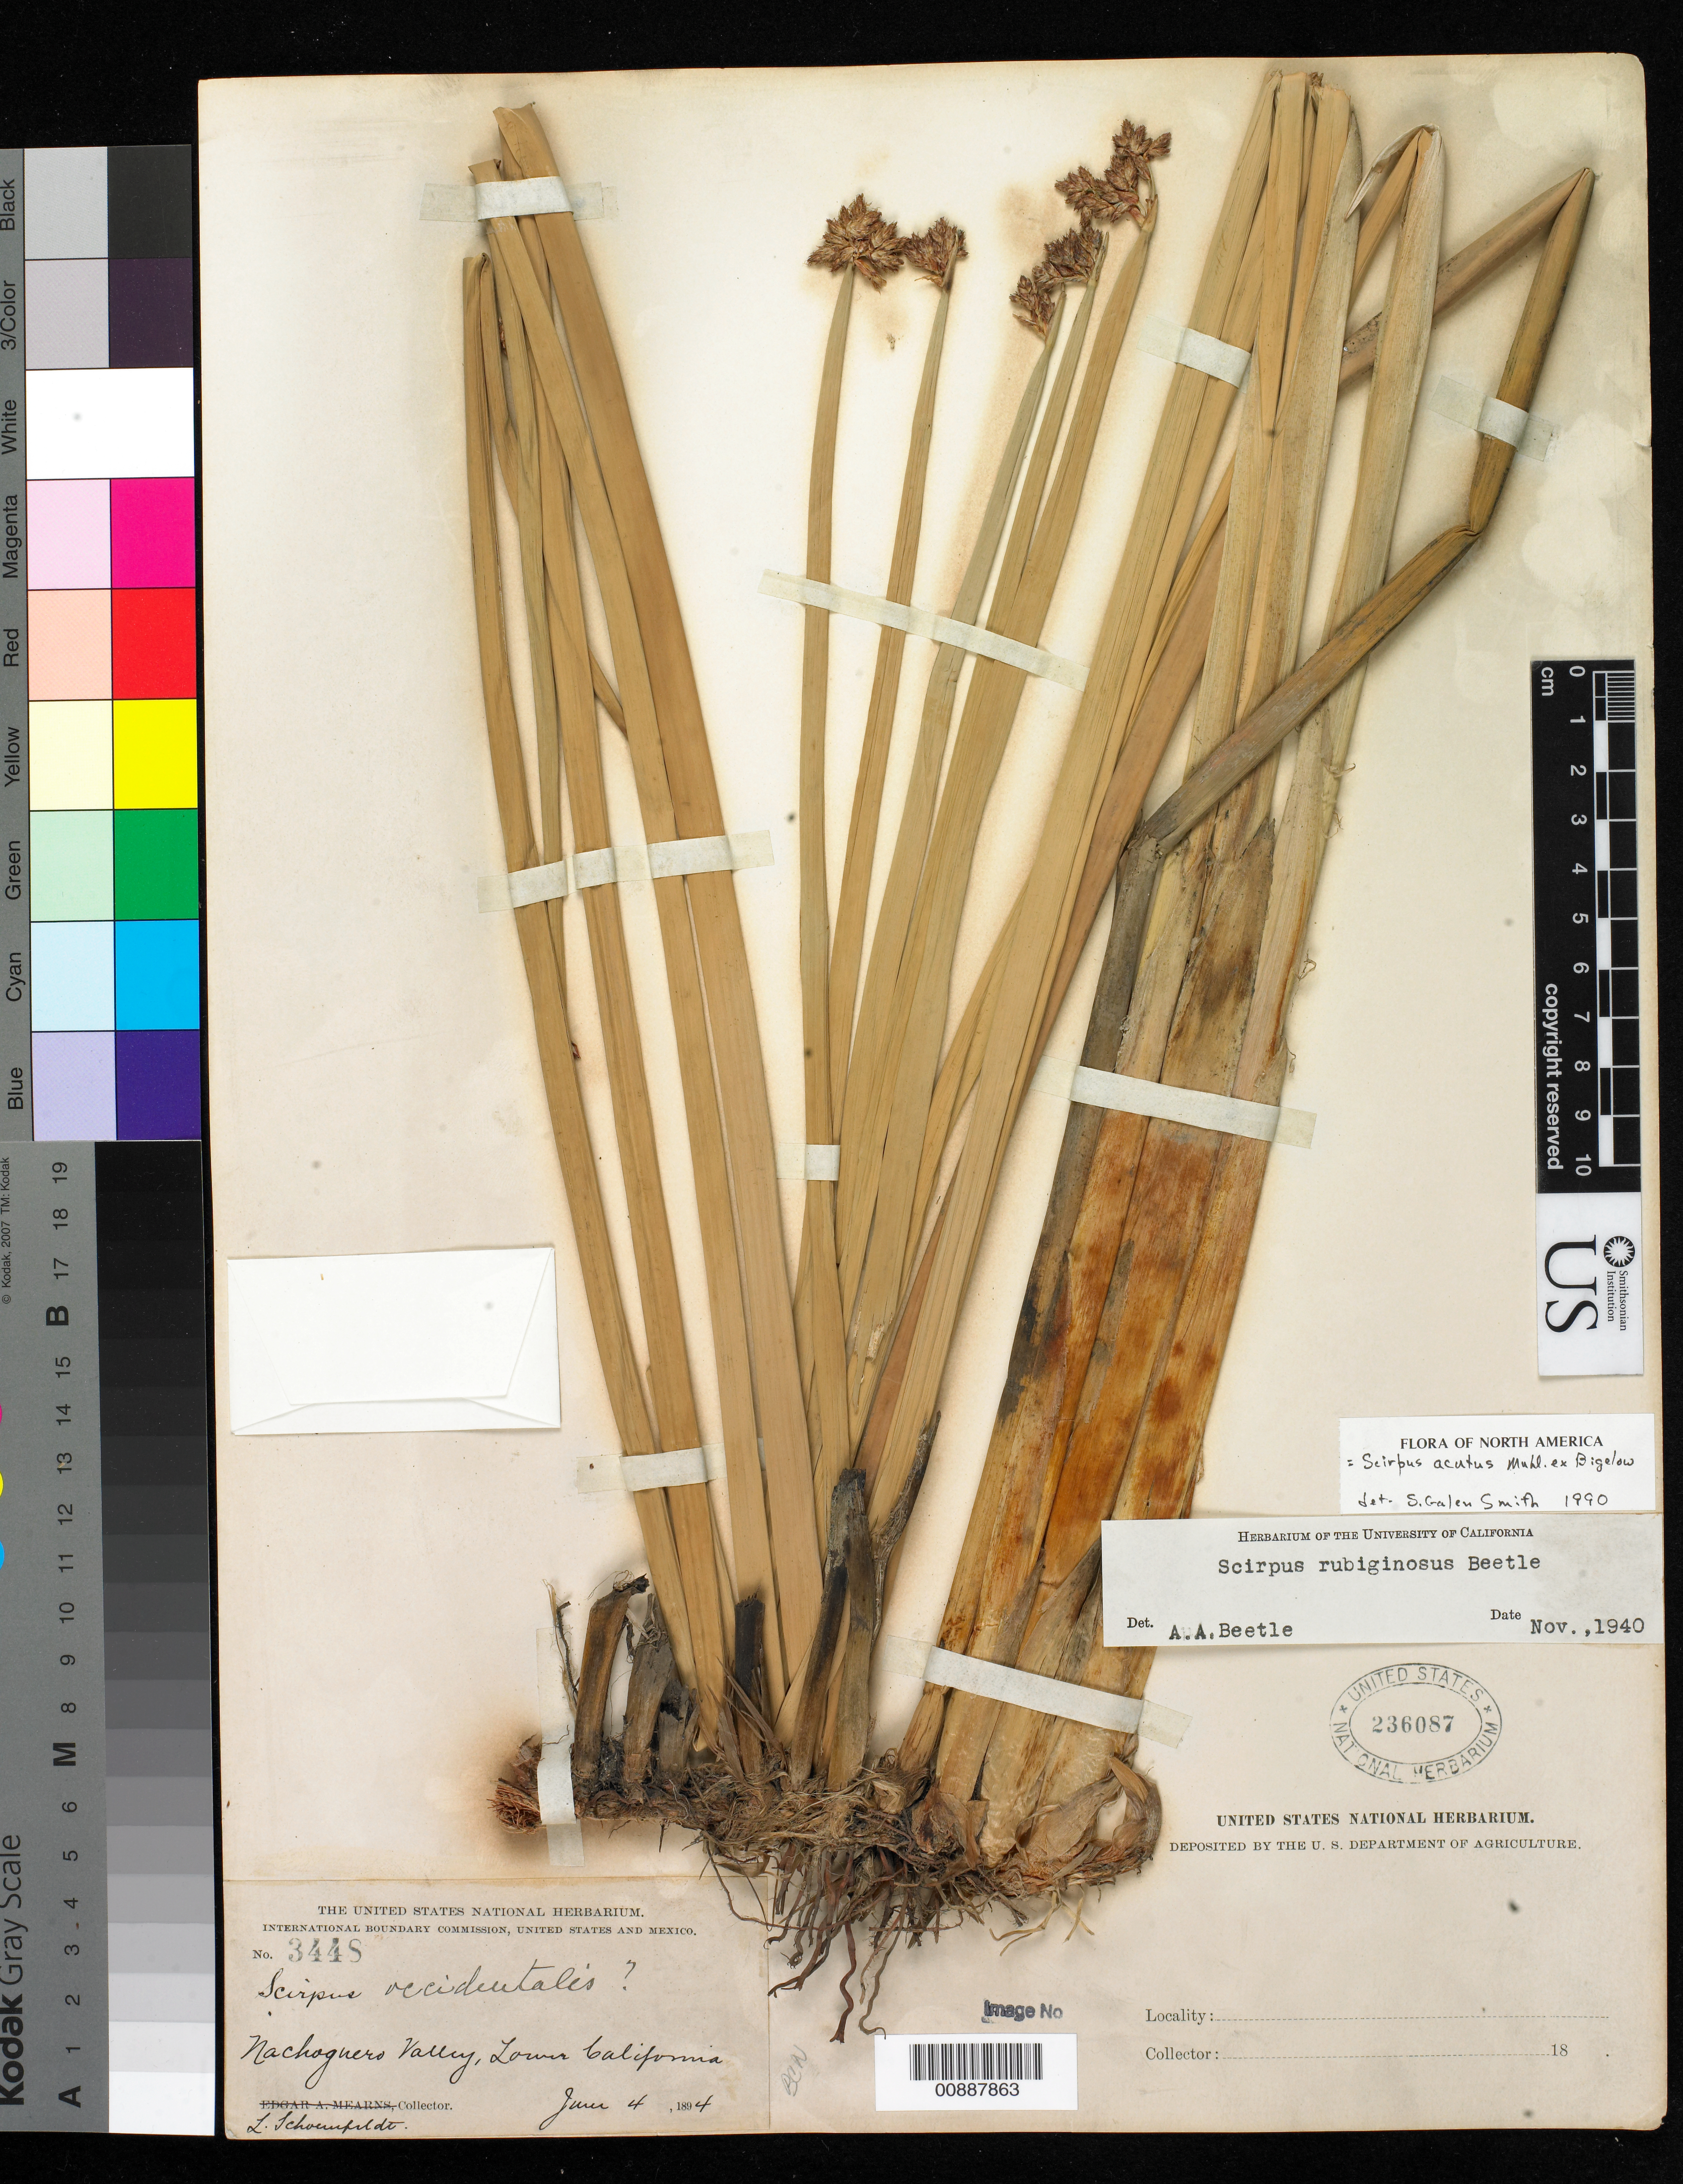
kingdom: Plantae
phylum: Tracheophyta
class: Liliopsida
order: Poales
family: Cyperaceae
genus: Schoenoplectus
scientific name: Schoenoplectus acutus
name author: (Muhl. ex Bigelow) Á. Löve & D. Löve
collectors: L. Schoenfeldt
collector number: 3448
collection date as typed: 04 Jun 1894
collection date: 1894-06-04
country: Mexico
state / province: Baja California Norte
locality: Nachoguero Valley, Baja California.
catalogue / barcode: US 236087